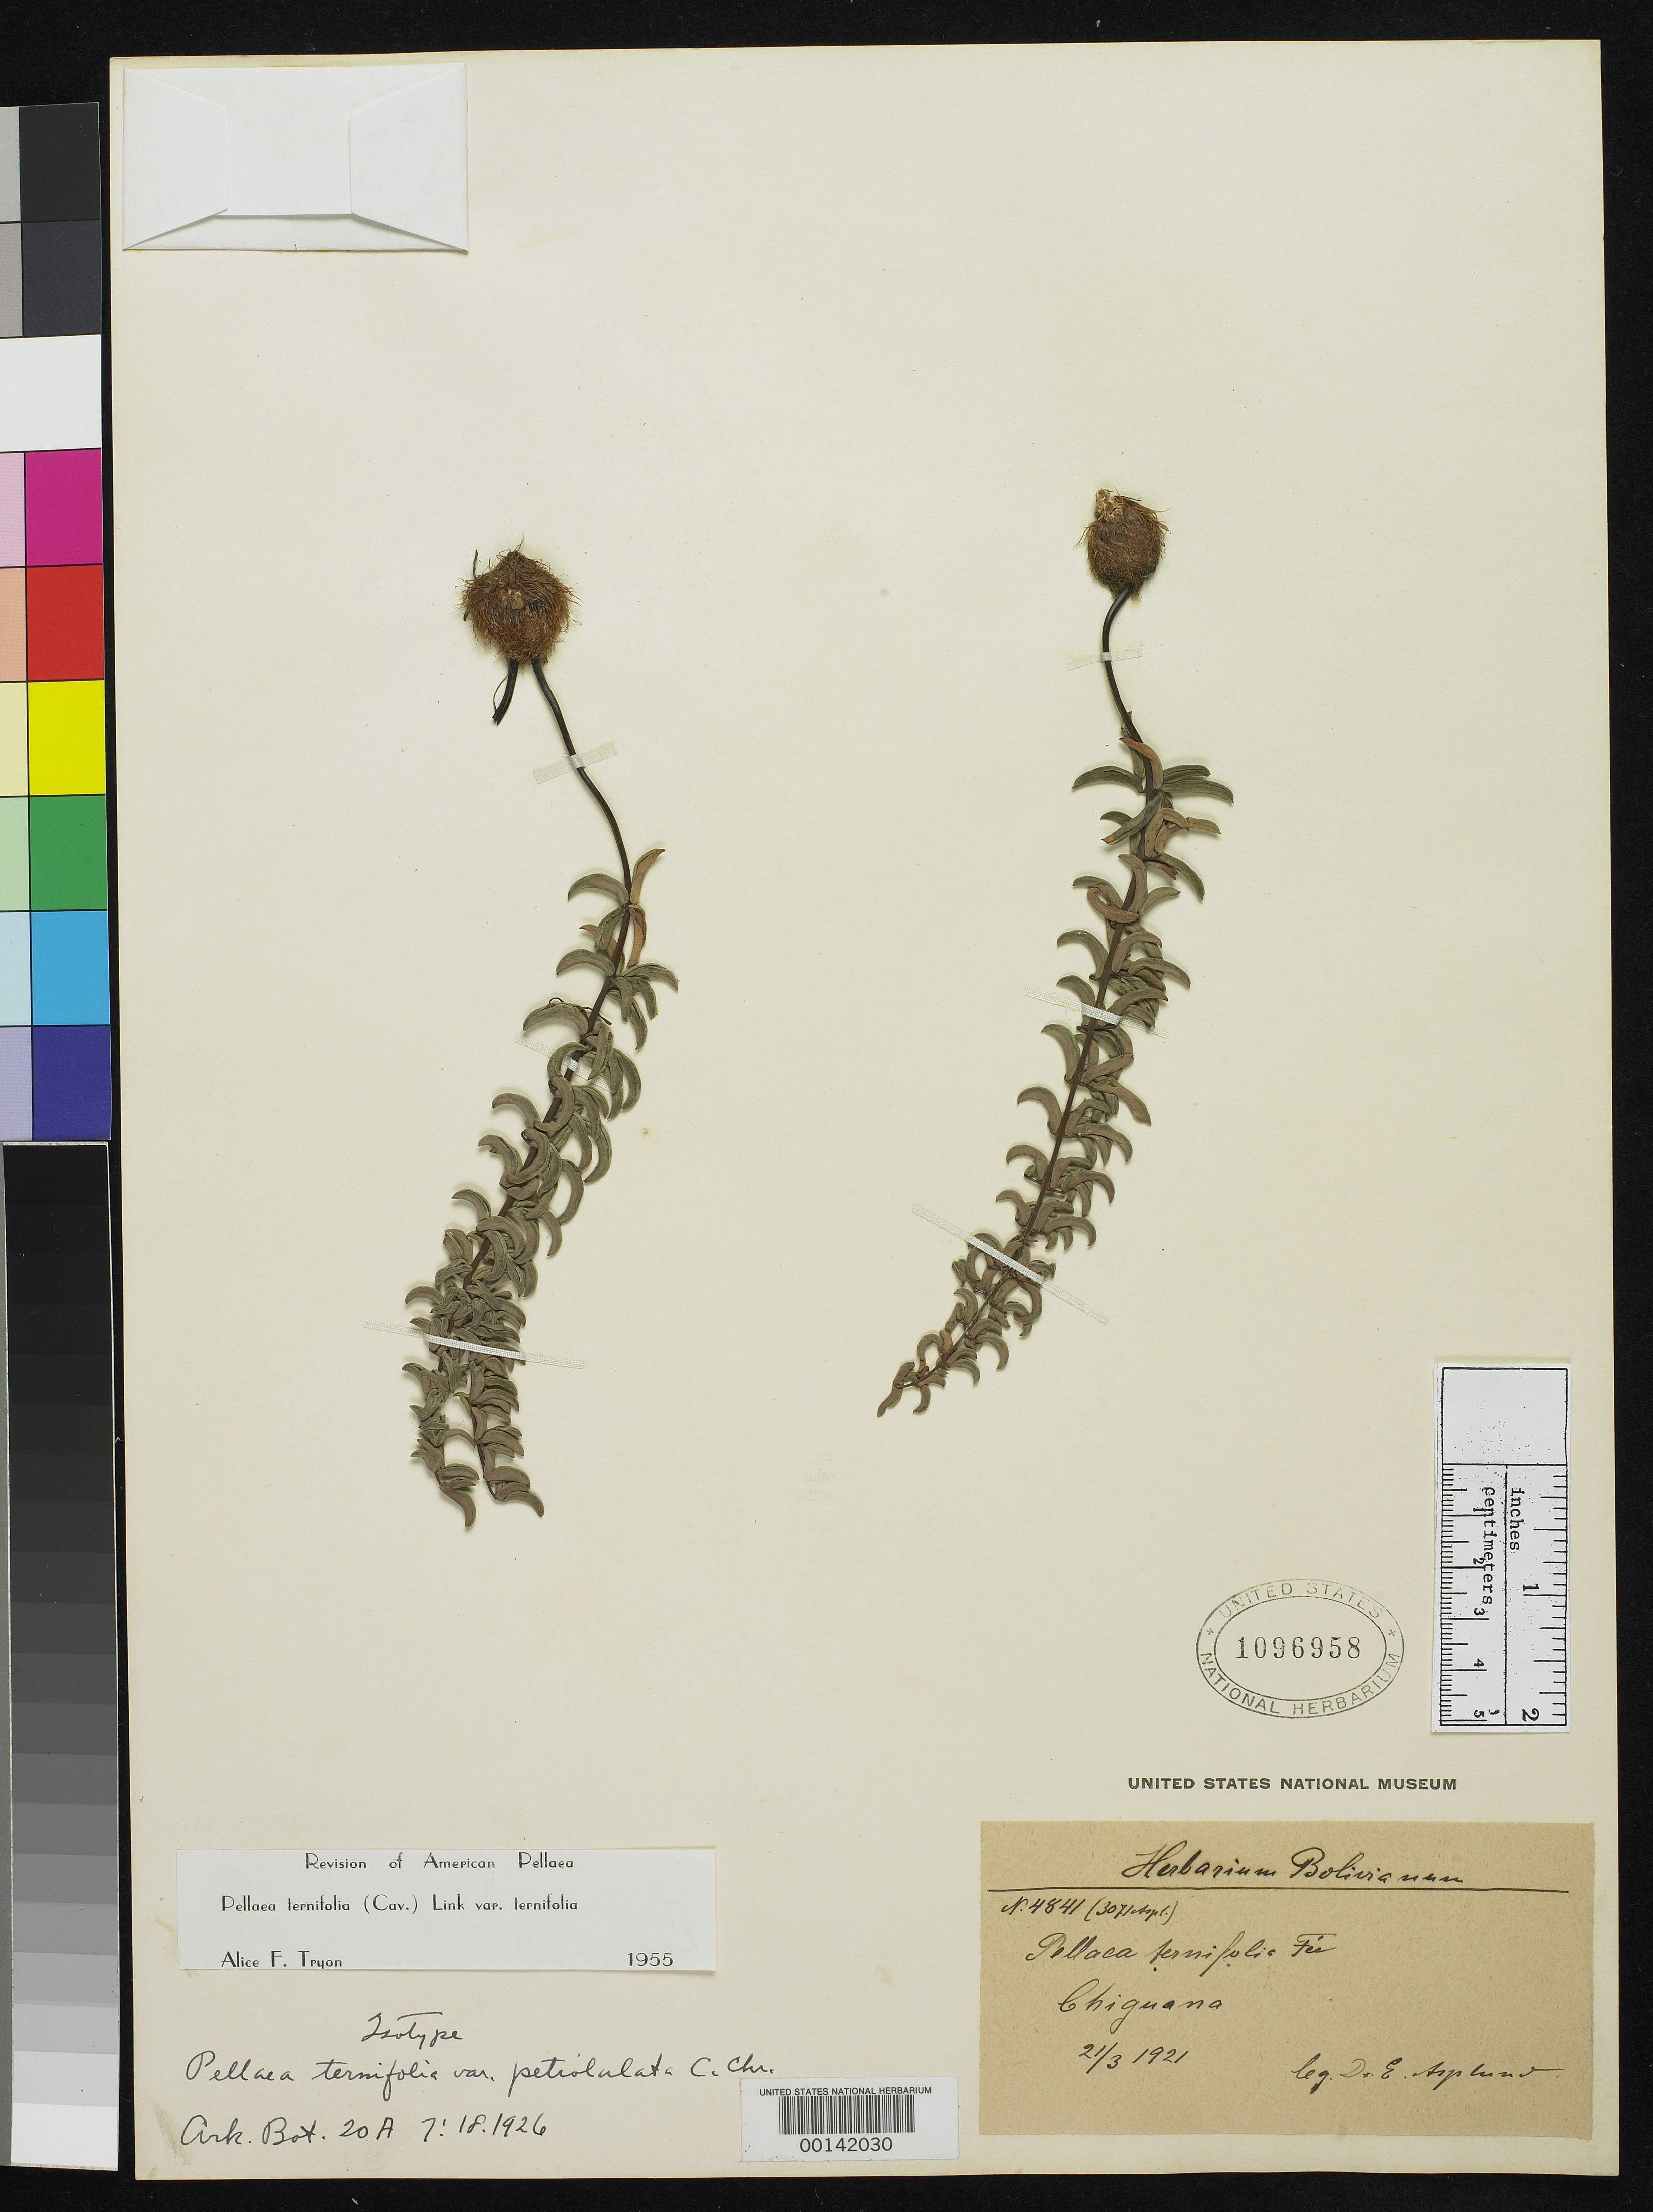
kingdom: Plantae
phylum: Tracheophyta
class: Polypodiopsida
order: Polypodiales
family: Pteridaceae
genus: Pellaea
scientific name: Pellaea ternifolia var. petiolulata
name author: C. Chr.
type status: Syntype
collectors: E. Asplund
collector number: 3071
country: Bolivia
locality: Mapiri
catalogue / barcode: US 1096958